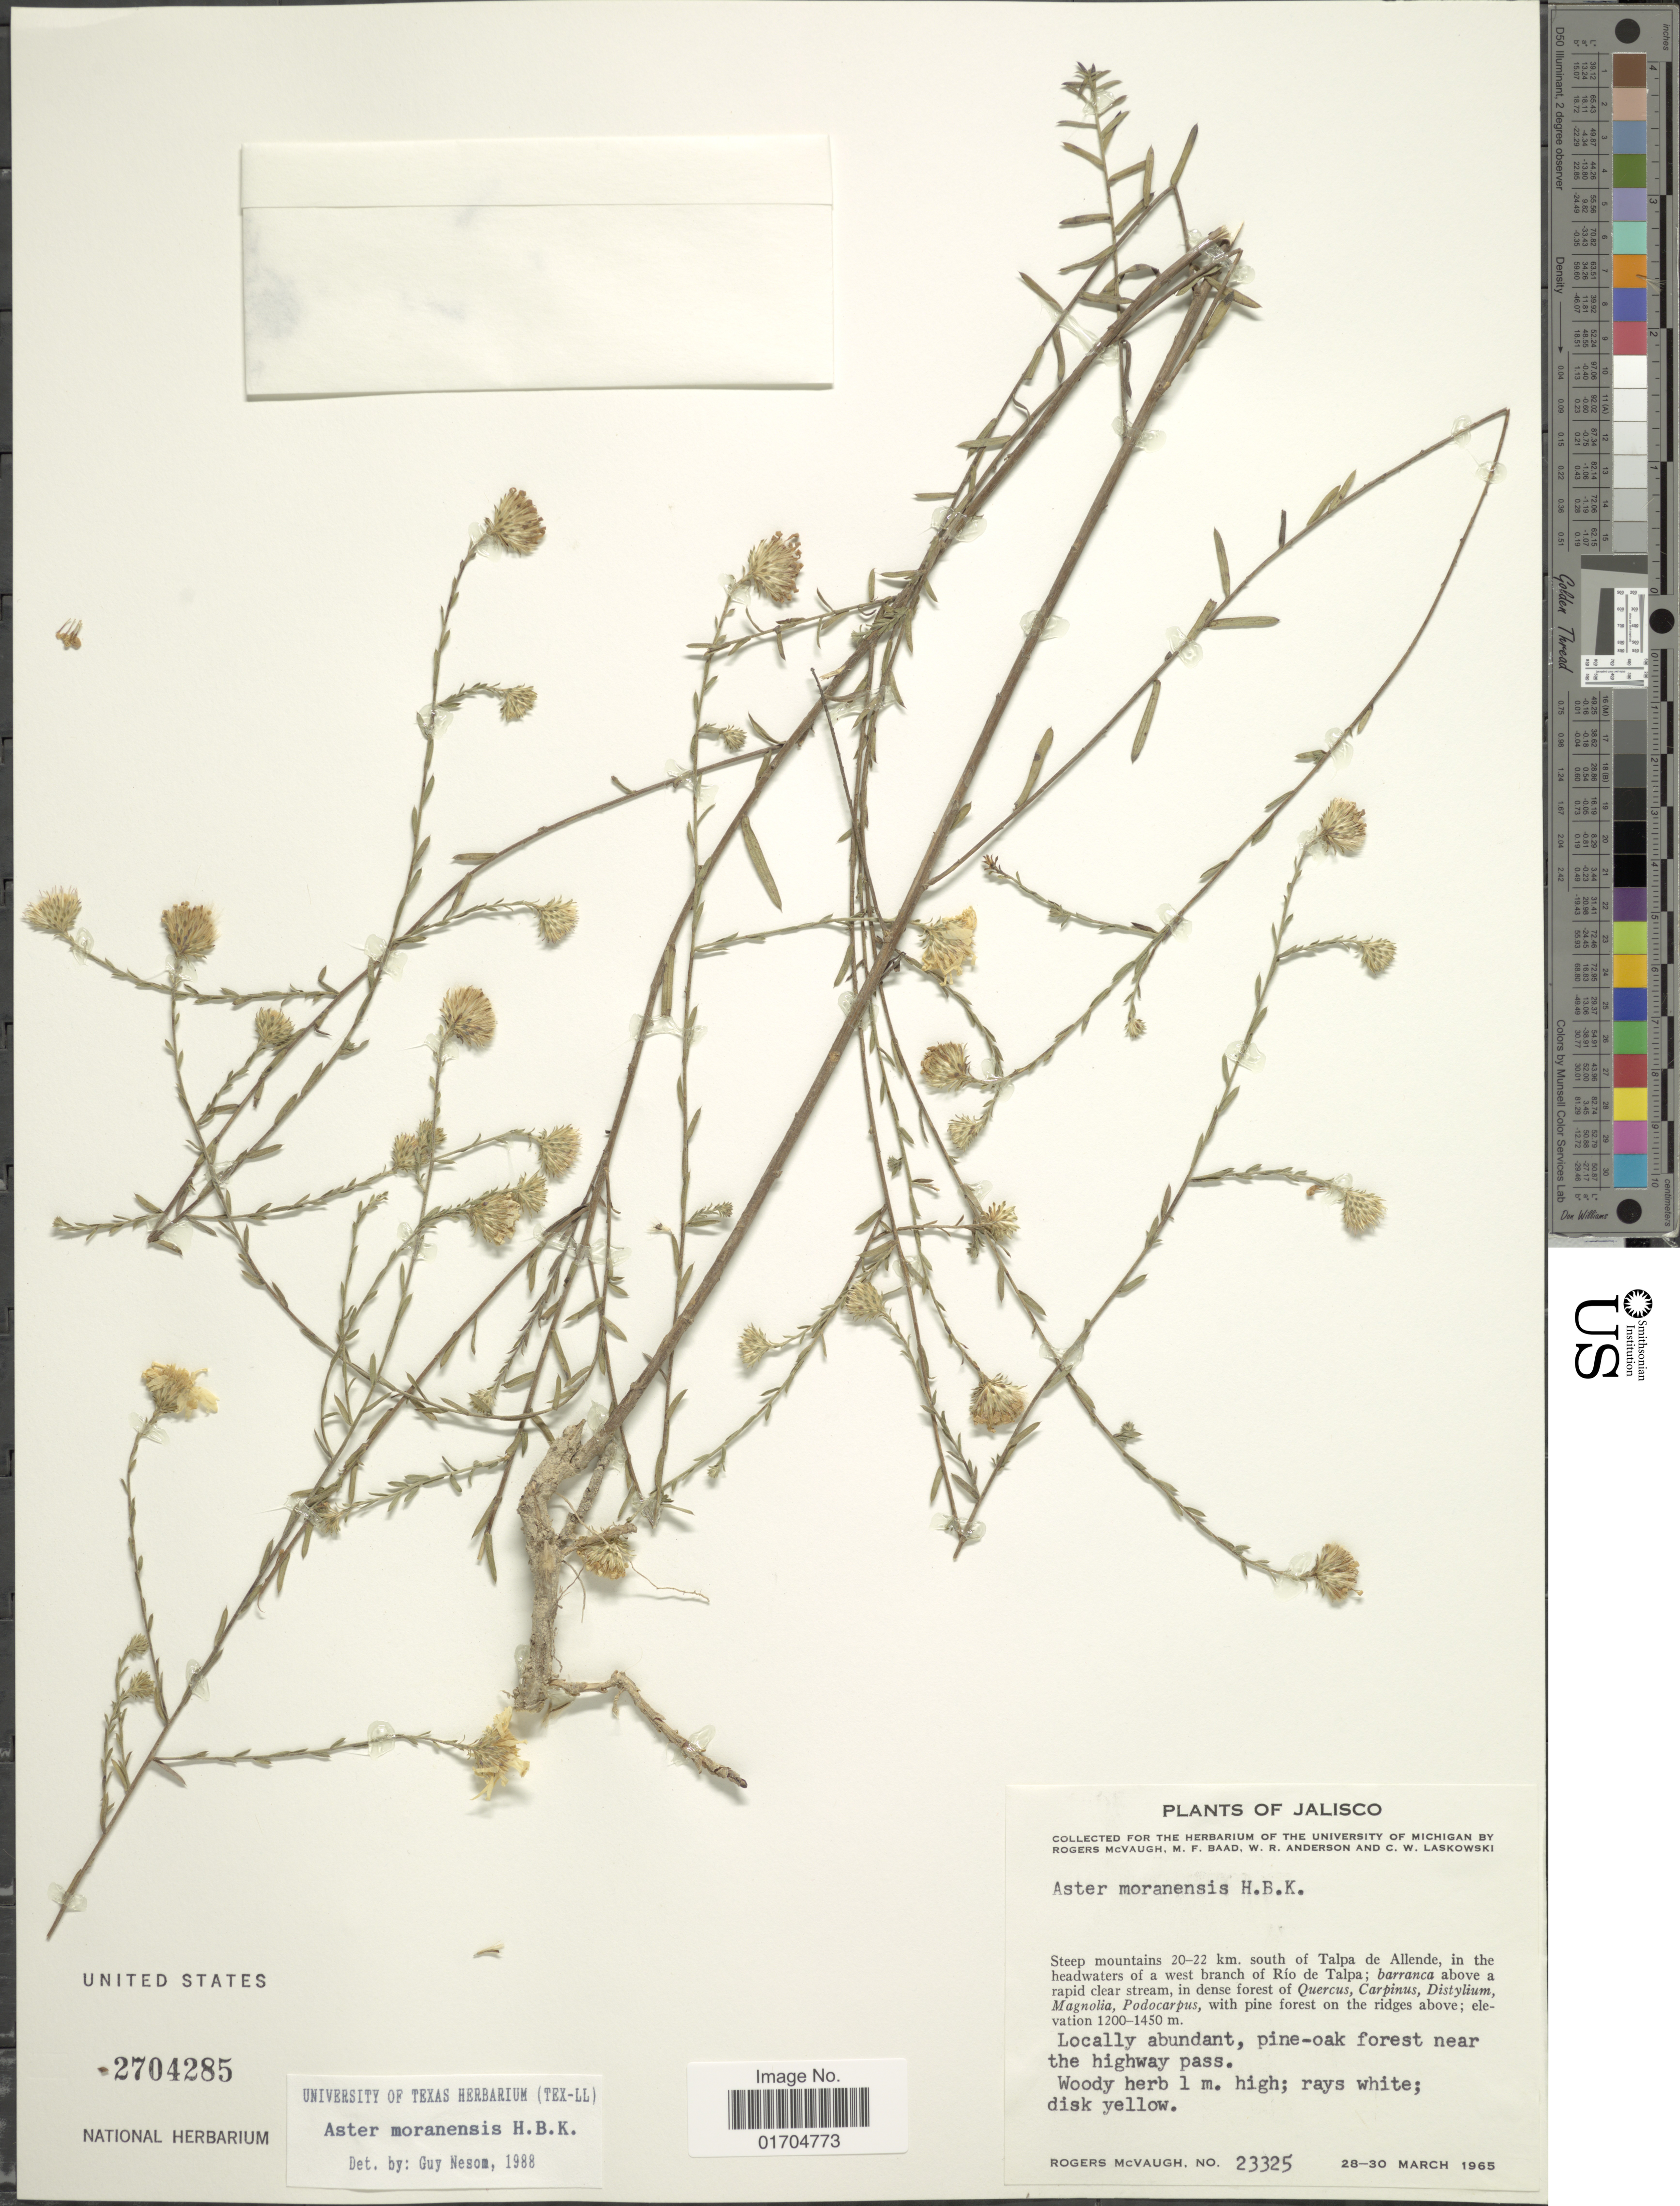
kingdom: Plantae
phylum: Tracheophyta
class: Magnoliopsida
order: Asterales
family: Asteraceae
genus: Symphyotrichum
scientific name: Symphyotrichum moranense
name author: (Kunth) G.L. Nesom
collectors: R. McVaugh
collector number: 23325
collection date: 1965-03-28/1965-03-30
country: Mexico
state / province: Jalisco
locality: Steep mountains 20-22 km. south of Talpa de Allende, in the headwaters of a west branch of Río de Talpa; barranca above a rapid clear stream, in dense forest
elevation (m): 1200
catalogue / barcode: US 2704285